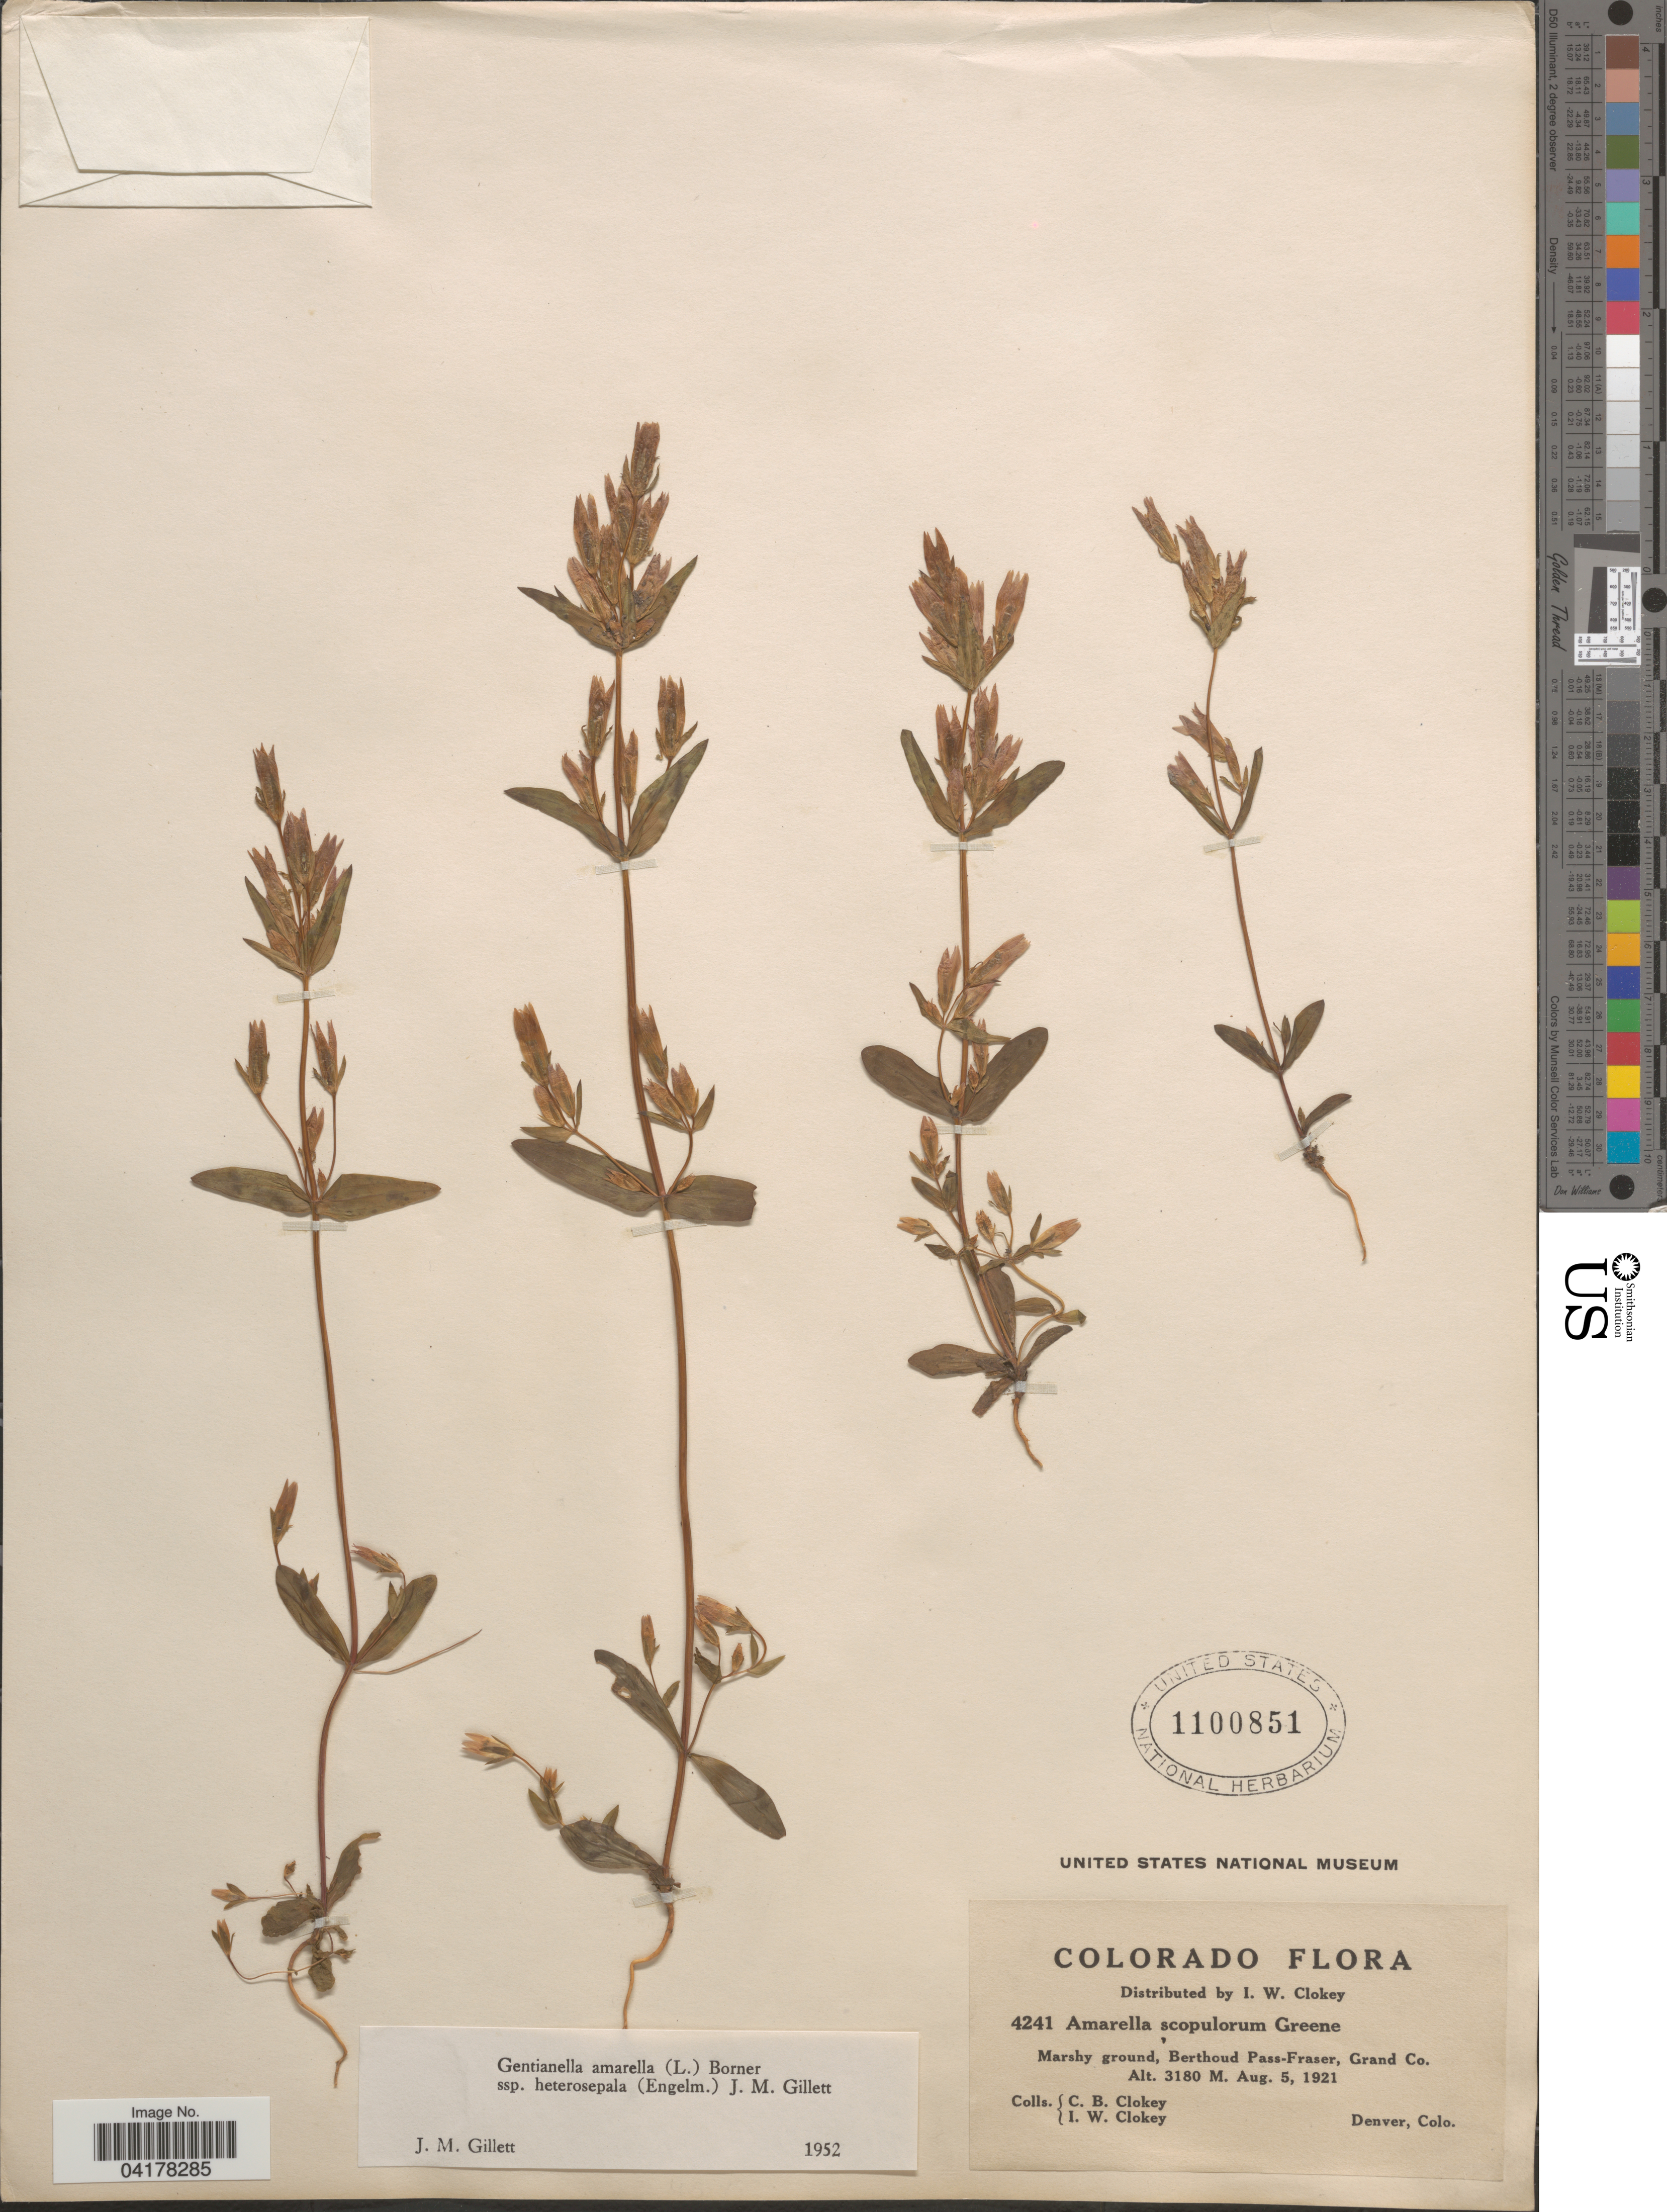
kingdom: Plantae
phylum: Tracheophyta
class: Magnoliopsida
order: Gentianales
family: Gentianaceae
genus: Gentianella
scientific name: Gentianella amarella subsp. heterosepala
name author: (Engelm.) J.M. Gillet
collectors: C. Clokey & I. W. Clokey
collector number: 4241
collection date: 1921-08-05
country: United States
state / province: Colorado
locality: Marshy ground, Berthoud Pass-Fraser, Grand Co.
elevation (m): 3180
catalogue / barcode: US 1100851